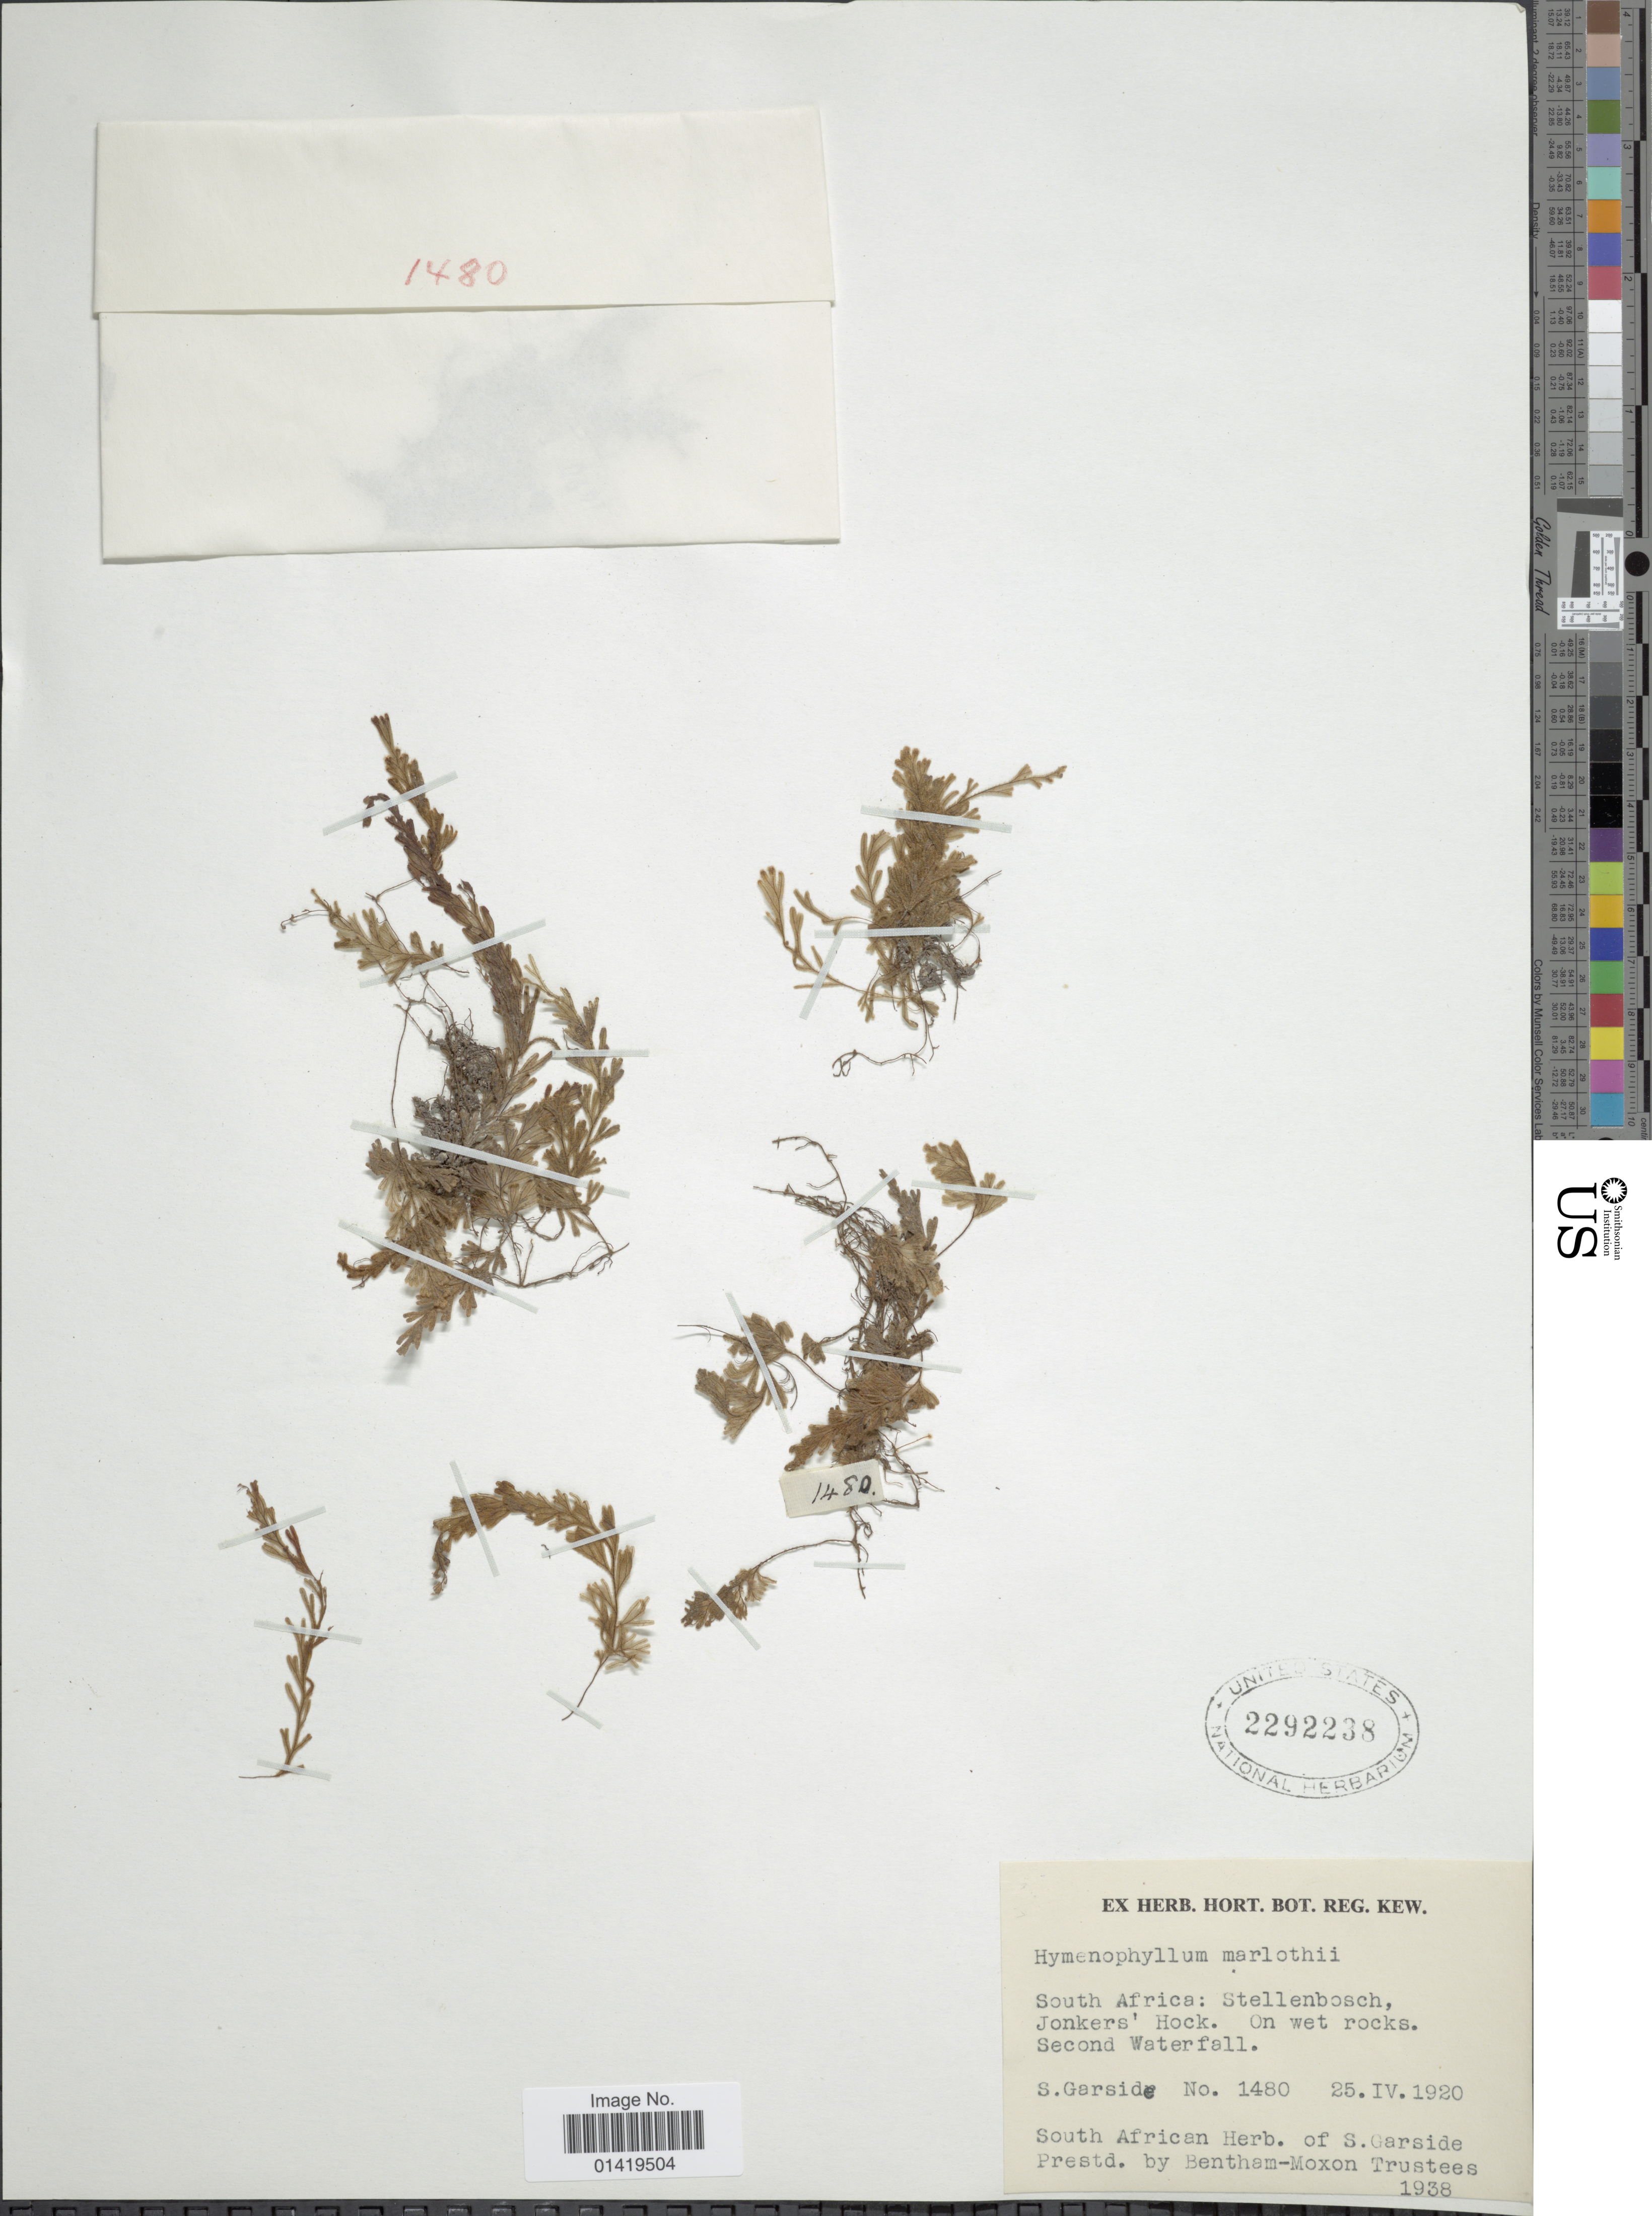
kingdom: Plantae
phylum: Tracheophyta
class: Polypodiopsida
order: Hymenophyllales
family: Hymenophyllaceae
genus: Hymenophyllum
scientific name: Hymenophyllum aeruginosum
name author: (Poir.) Carmich.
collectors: S. Garside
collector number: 1480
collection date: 1920-04-25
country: South Africa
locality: South Africa Stellenbosch Jonkers Hock on wet rocks second waterfall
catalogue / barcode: US 2292238